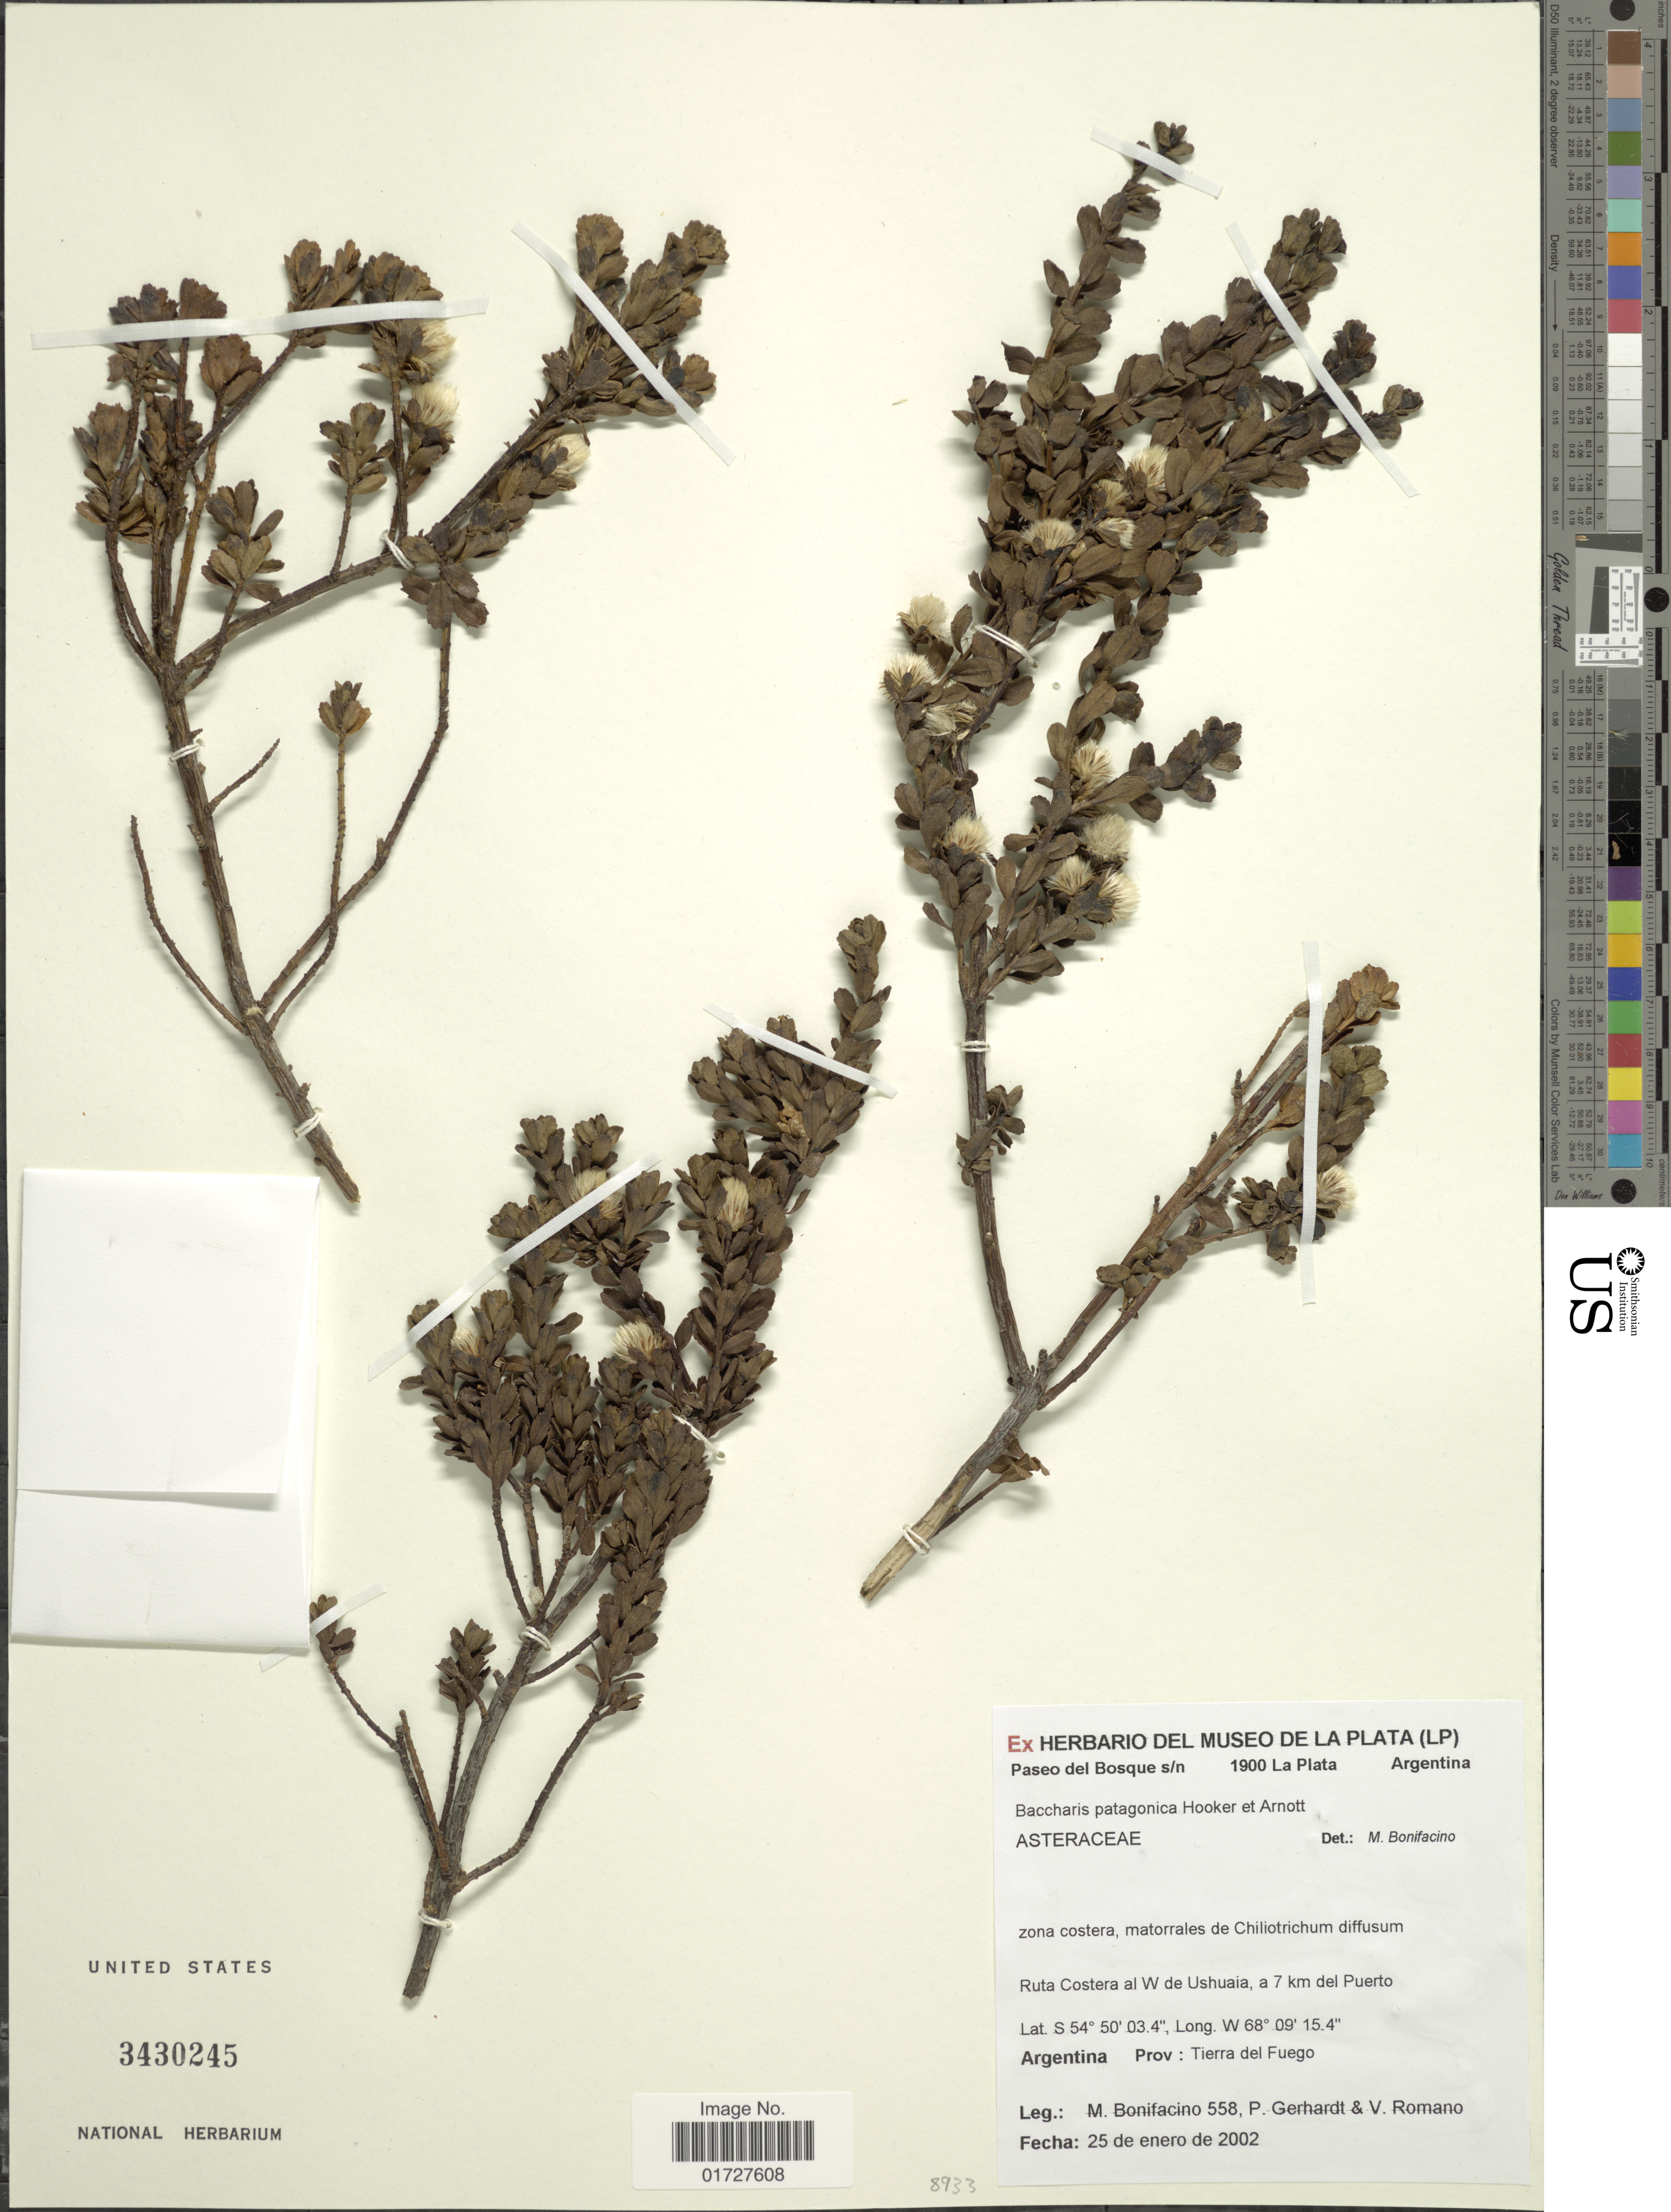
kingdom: Plantae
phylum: Tracheophyta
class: Magnoliopsida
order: Asterales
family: Asteraceae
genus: Baccharis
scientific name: Baccharis patagonica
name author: Hook. & Arn.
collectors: M. Bonifacino, P. Gerhardt & V. Romano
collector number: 0558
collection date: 2002-01-25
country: Argentina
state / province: Tierra del Fuego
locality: Ruta Costera al W de Ushuaia, a 7 km del Puerto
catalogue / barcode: US 3430245